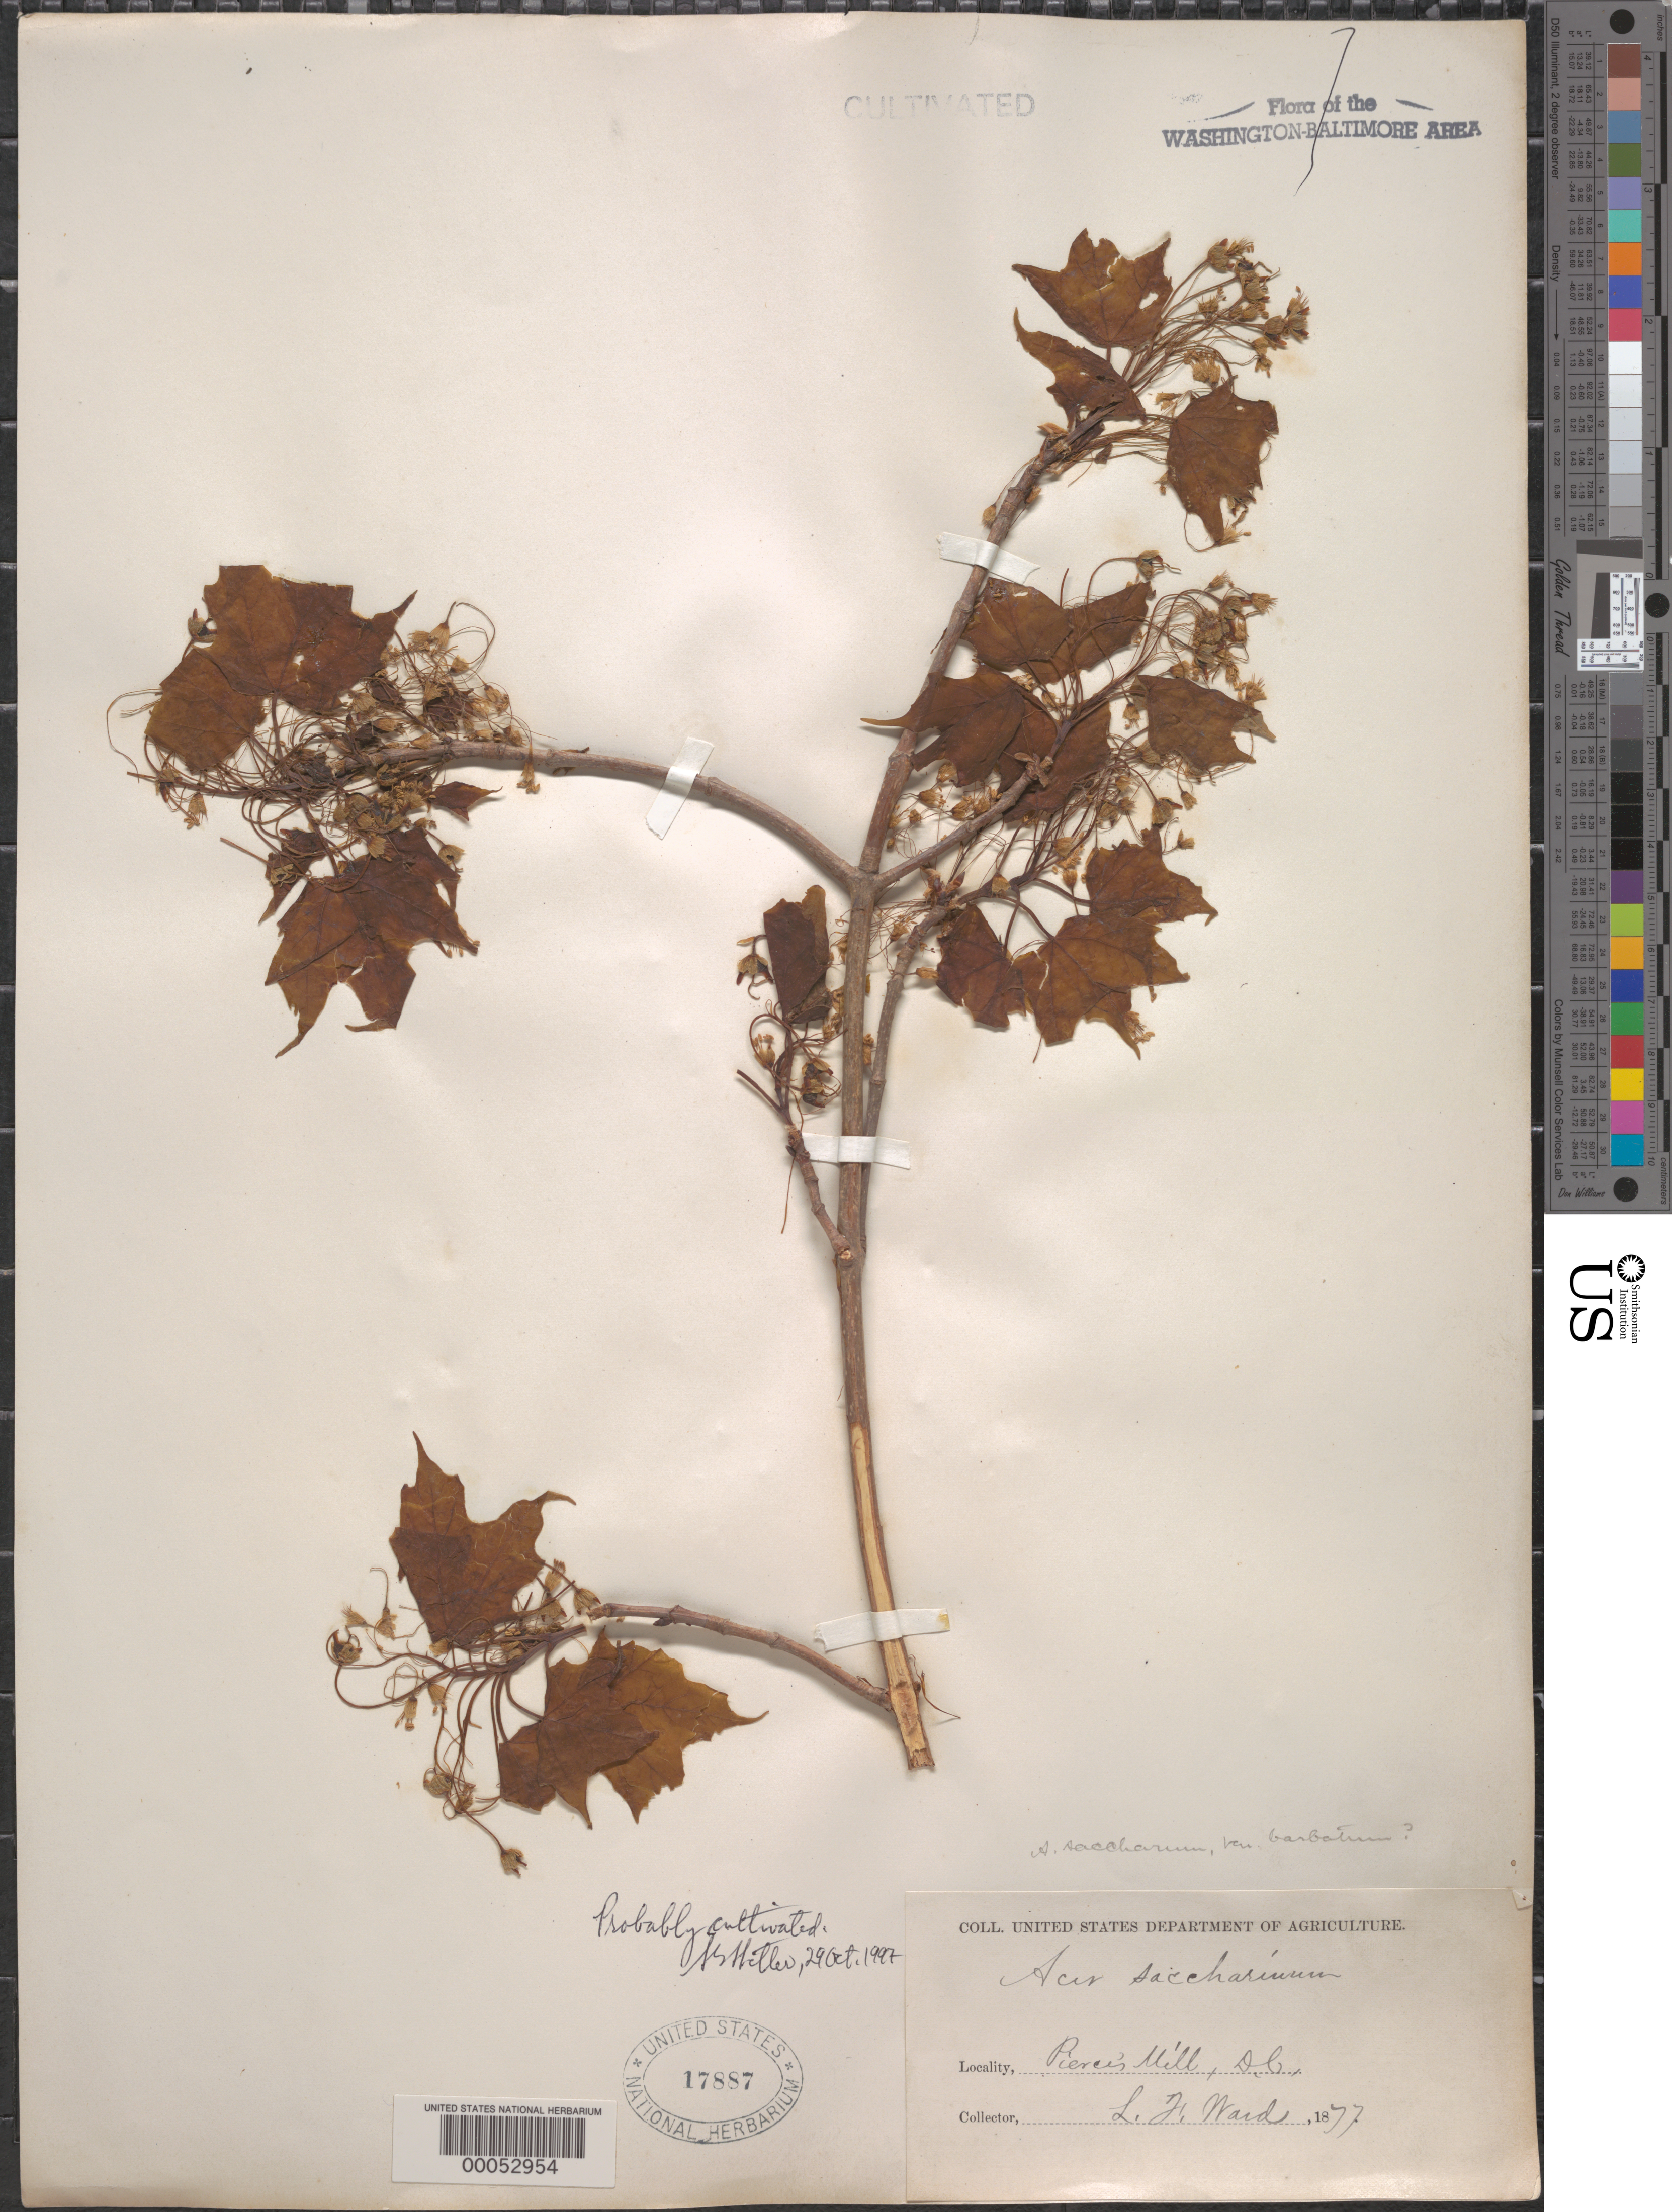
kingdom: Plantae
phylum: Tracheophyta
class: Magnoliopsida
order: Sapindales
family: Sapindaceae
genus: Acer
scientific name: Acer saccharum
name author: Marshall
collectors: L. F. Ward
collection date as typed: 1877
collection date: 1877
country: United States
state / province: District of Columbia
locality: Pierce's Mill Rock Creek Park & vicinity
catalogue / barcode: US 17887